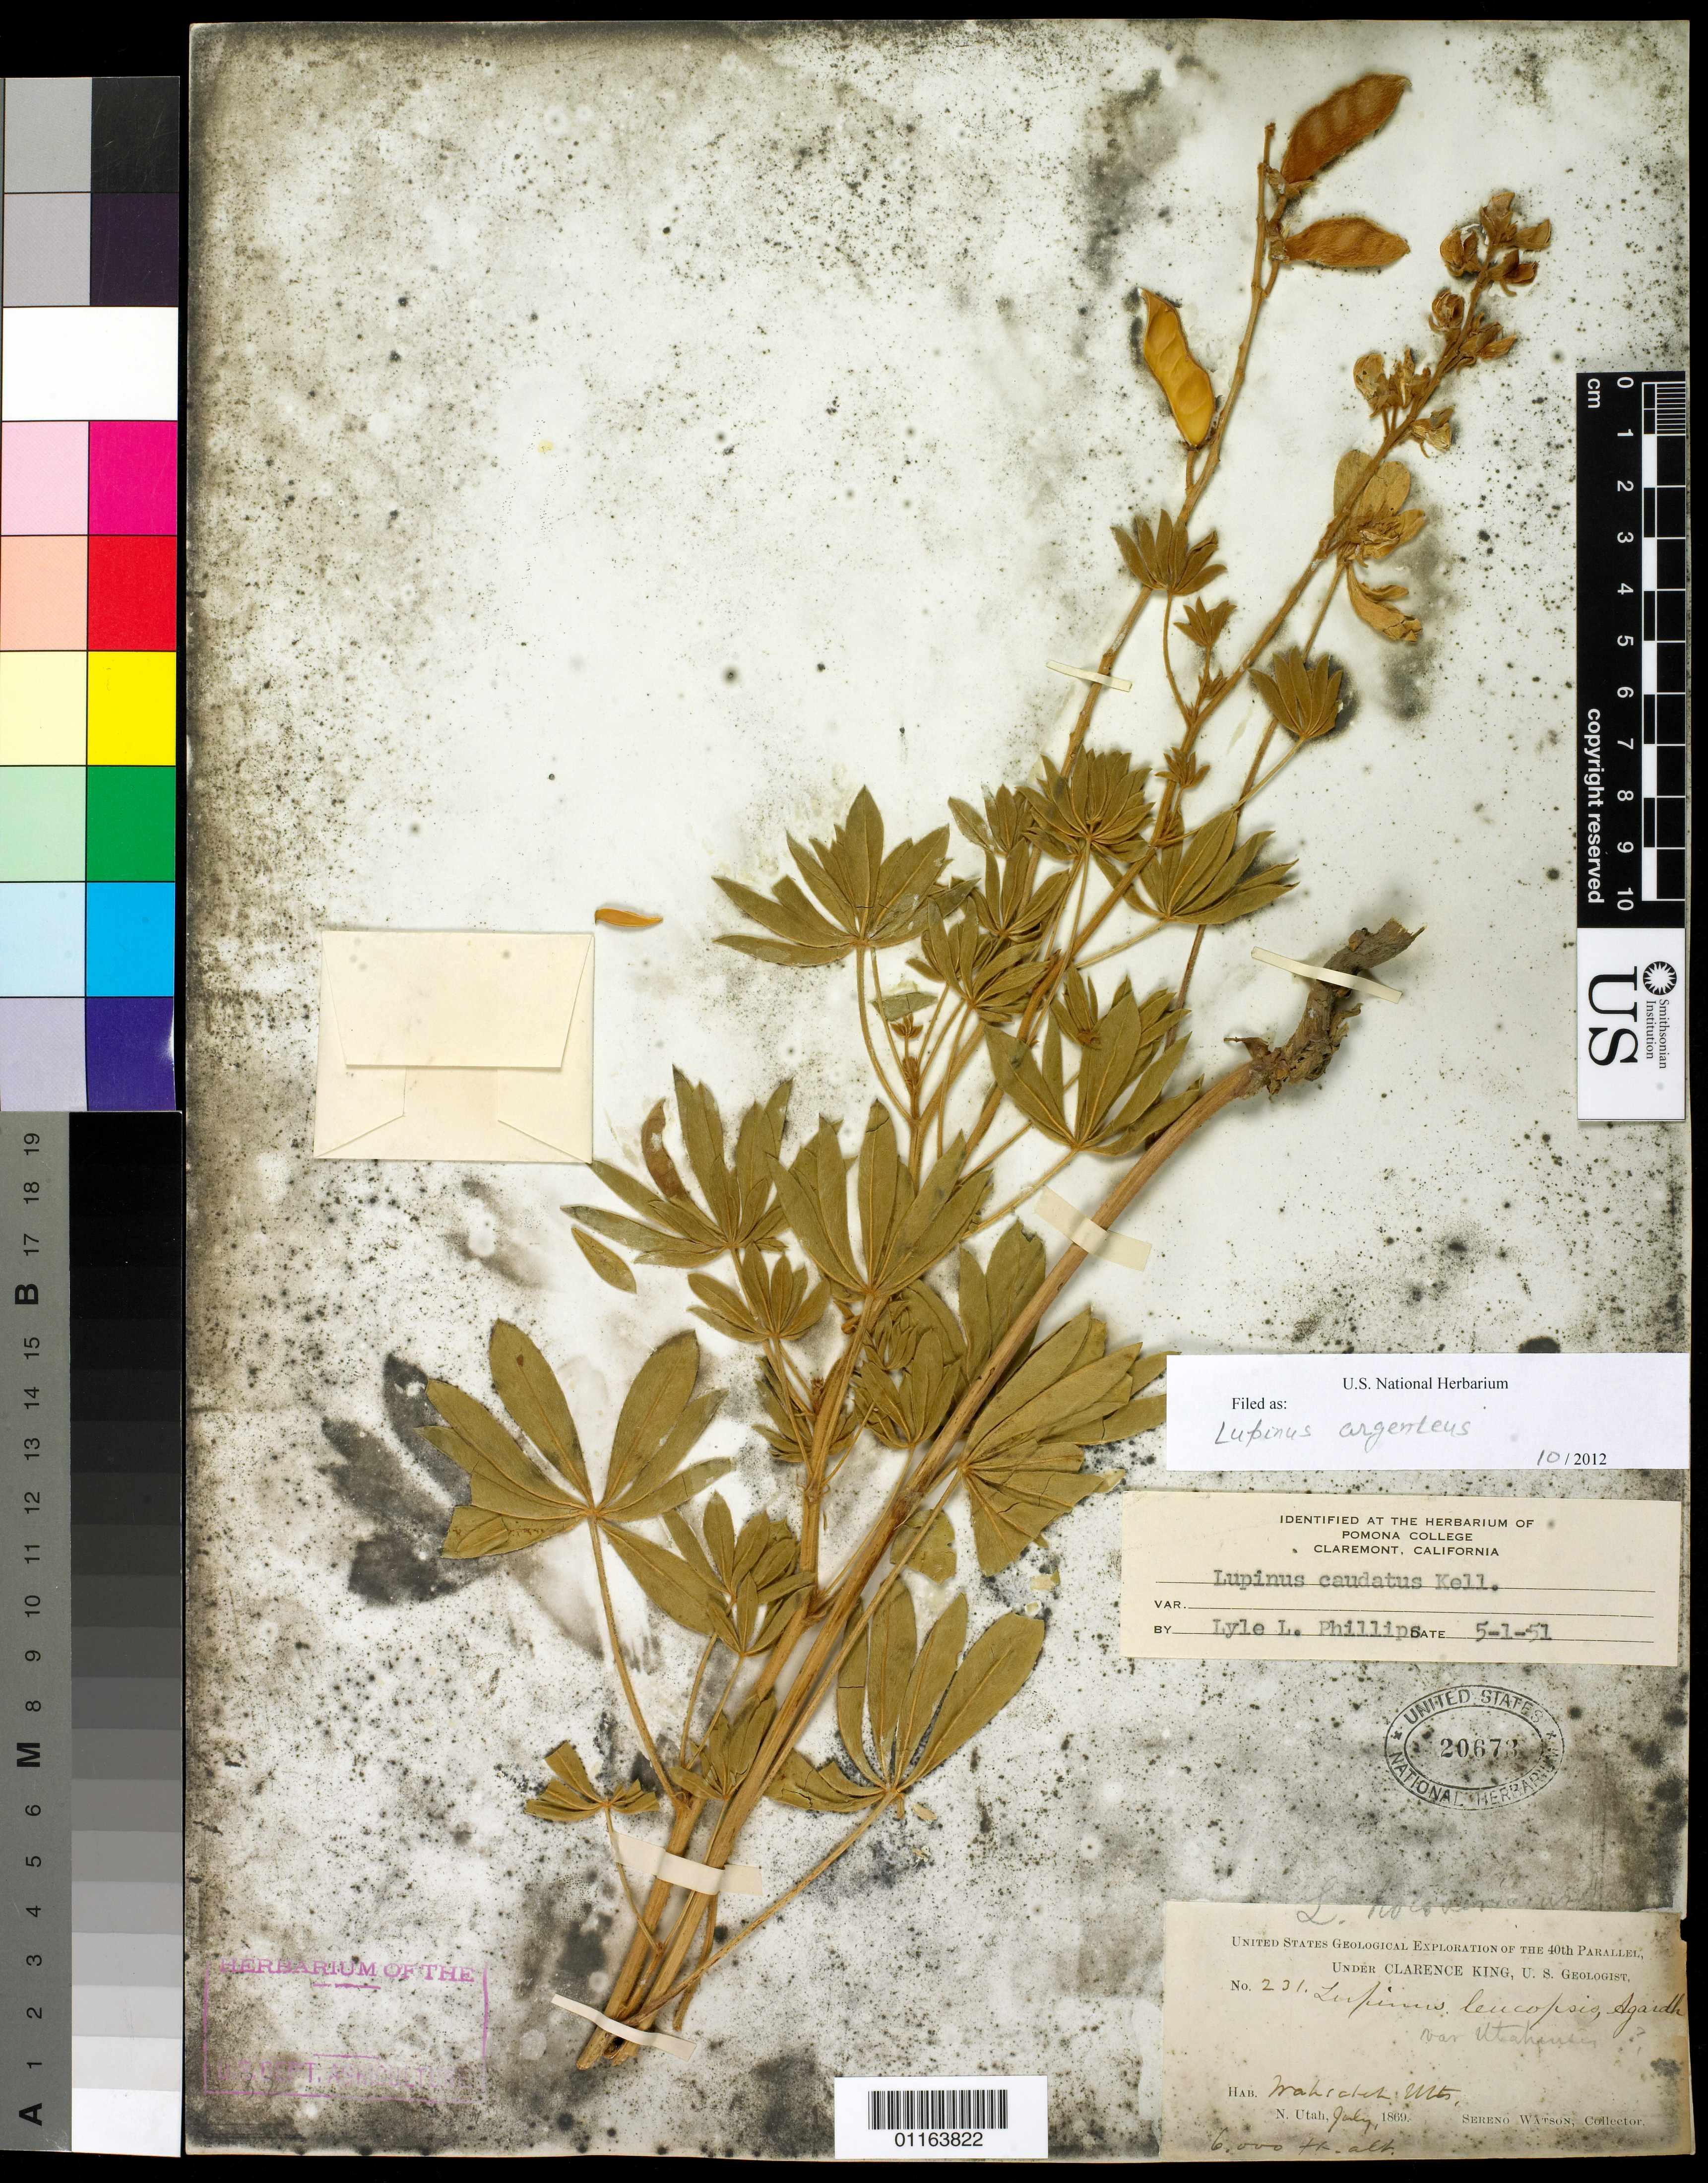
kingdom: Plantae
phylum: Tracheophyta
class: Magnoliopsida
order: Fabales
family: Fabaceae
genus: Lupinus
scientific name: Lupinus caudatus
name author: Kellogg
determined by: Phillips, L. Ll.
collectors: S. Watson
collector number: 231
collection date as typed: Jul 1869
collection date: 1869-07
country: United States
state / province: Utah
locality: Wasatch Mountains, N.Utah.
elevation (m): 1829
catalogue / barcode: US 20673